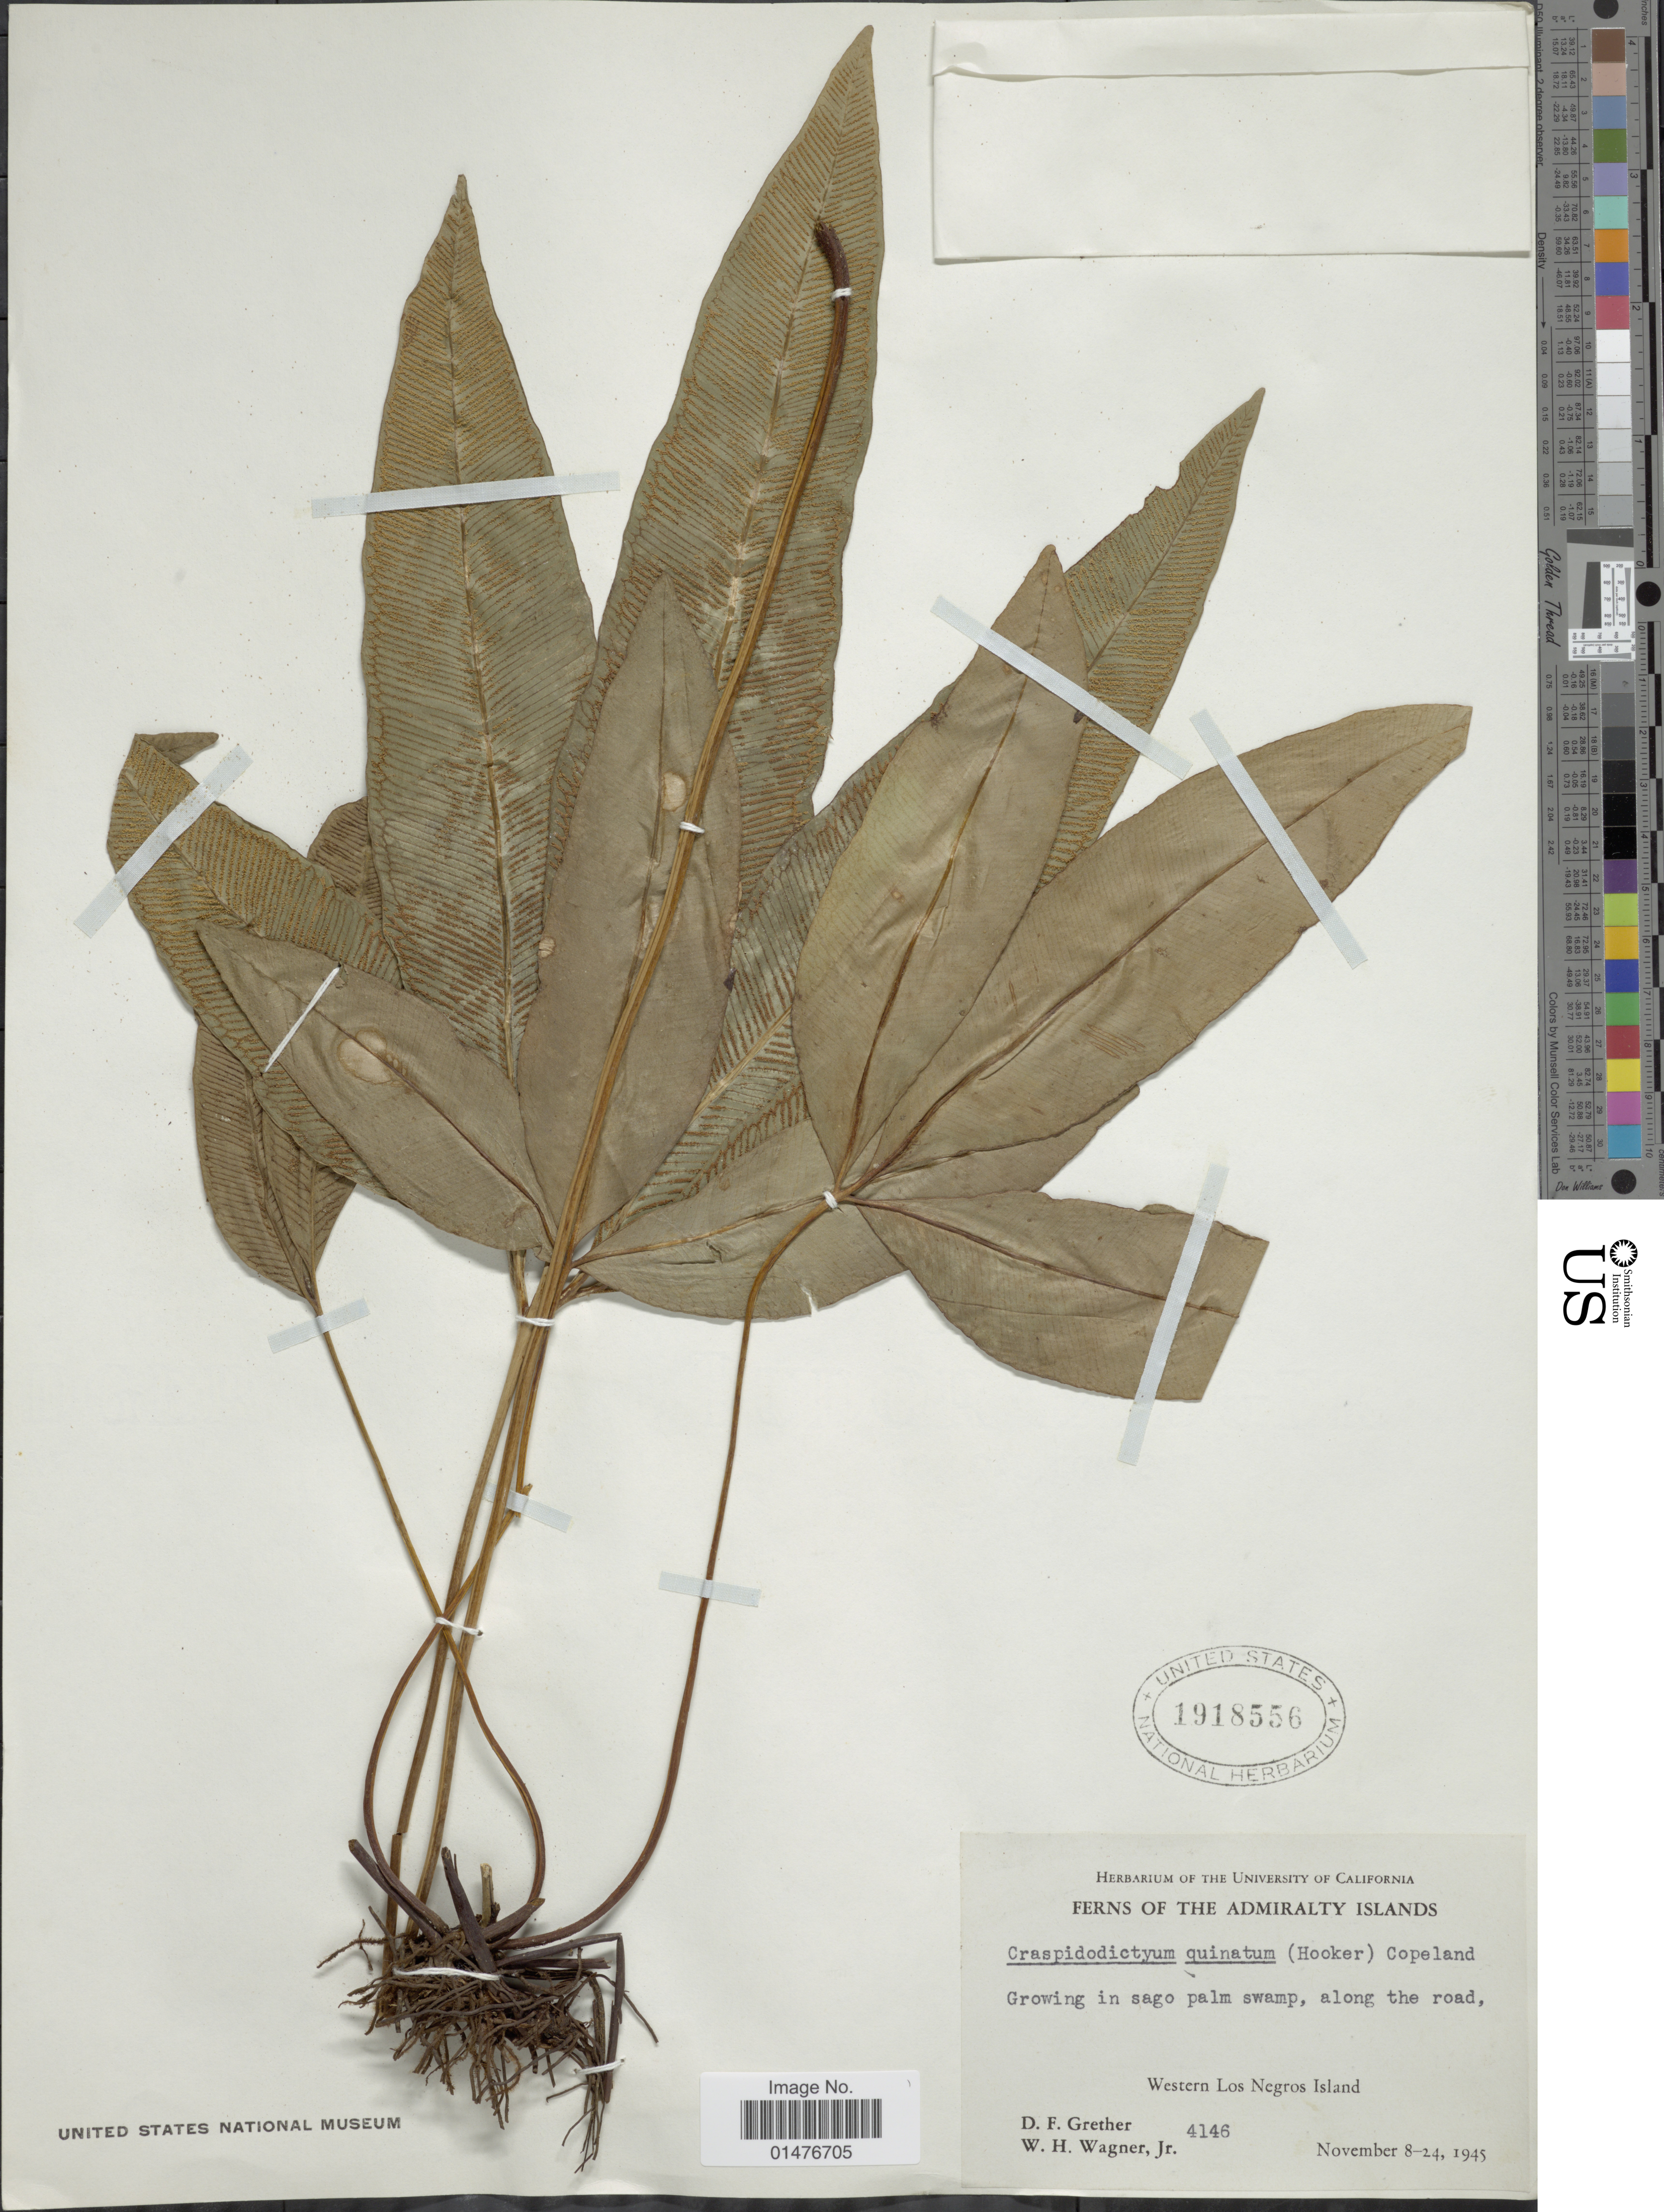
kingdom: Plantae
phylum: Tracheophyta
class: Polypodiopsida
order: Polypodiales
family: Pteridaceae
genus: Syngramma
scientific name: Syngramma quinata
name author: (Hook.) Carruth.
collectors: D. F. Grether & W. H. Wagner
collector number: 4146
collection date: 1945-11-08/1945-11-24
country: Papua New Guinea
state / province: Manus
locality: Admiralty Islands, Growing in sago palm swamp, along the road, Western Los Negros Island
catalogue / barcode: US 1918556